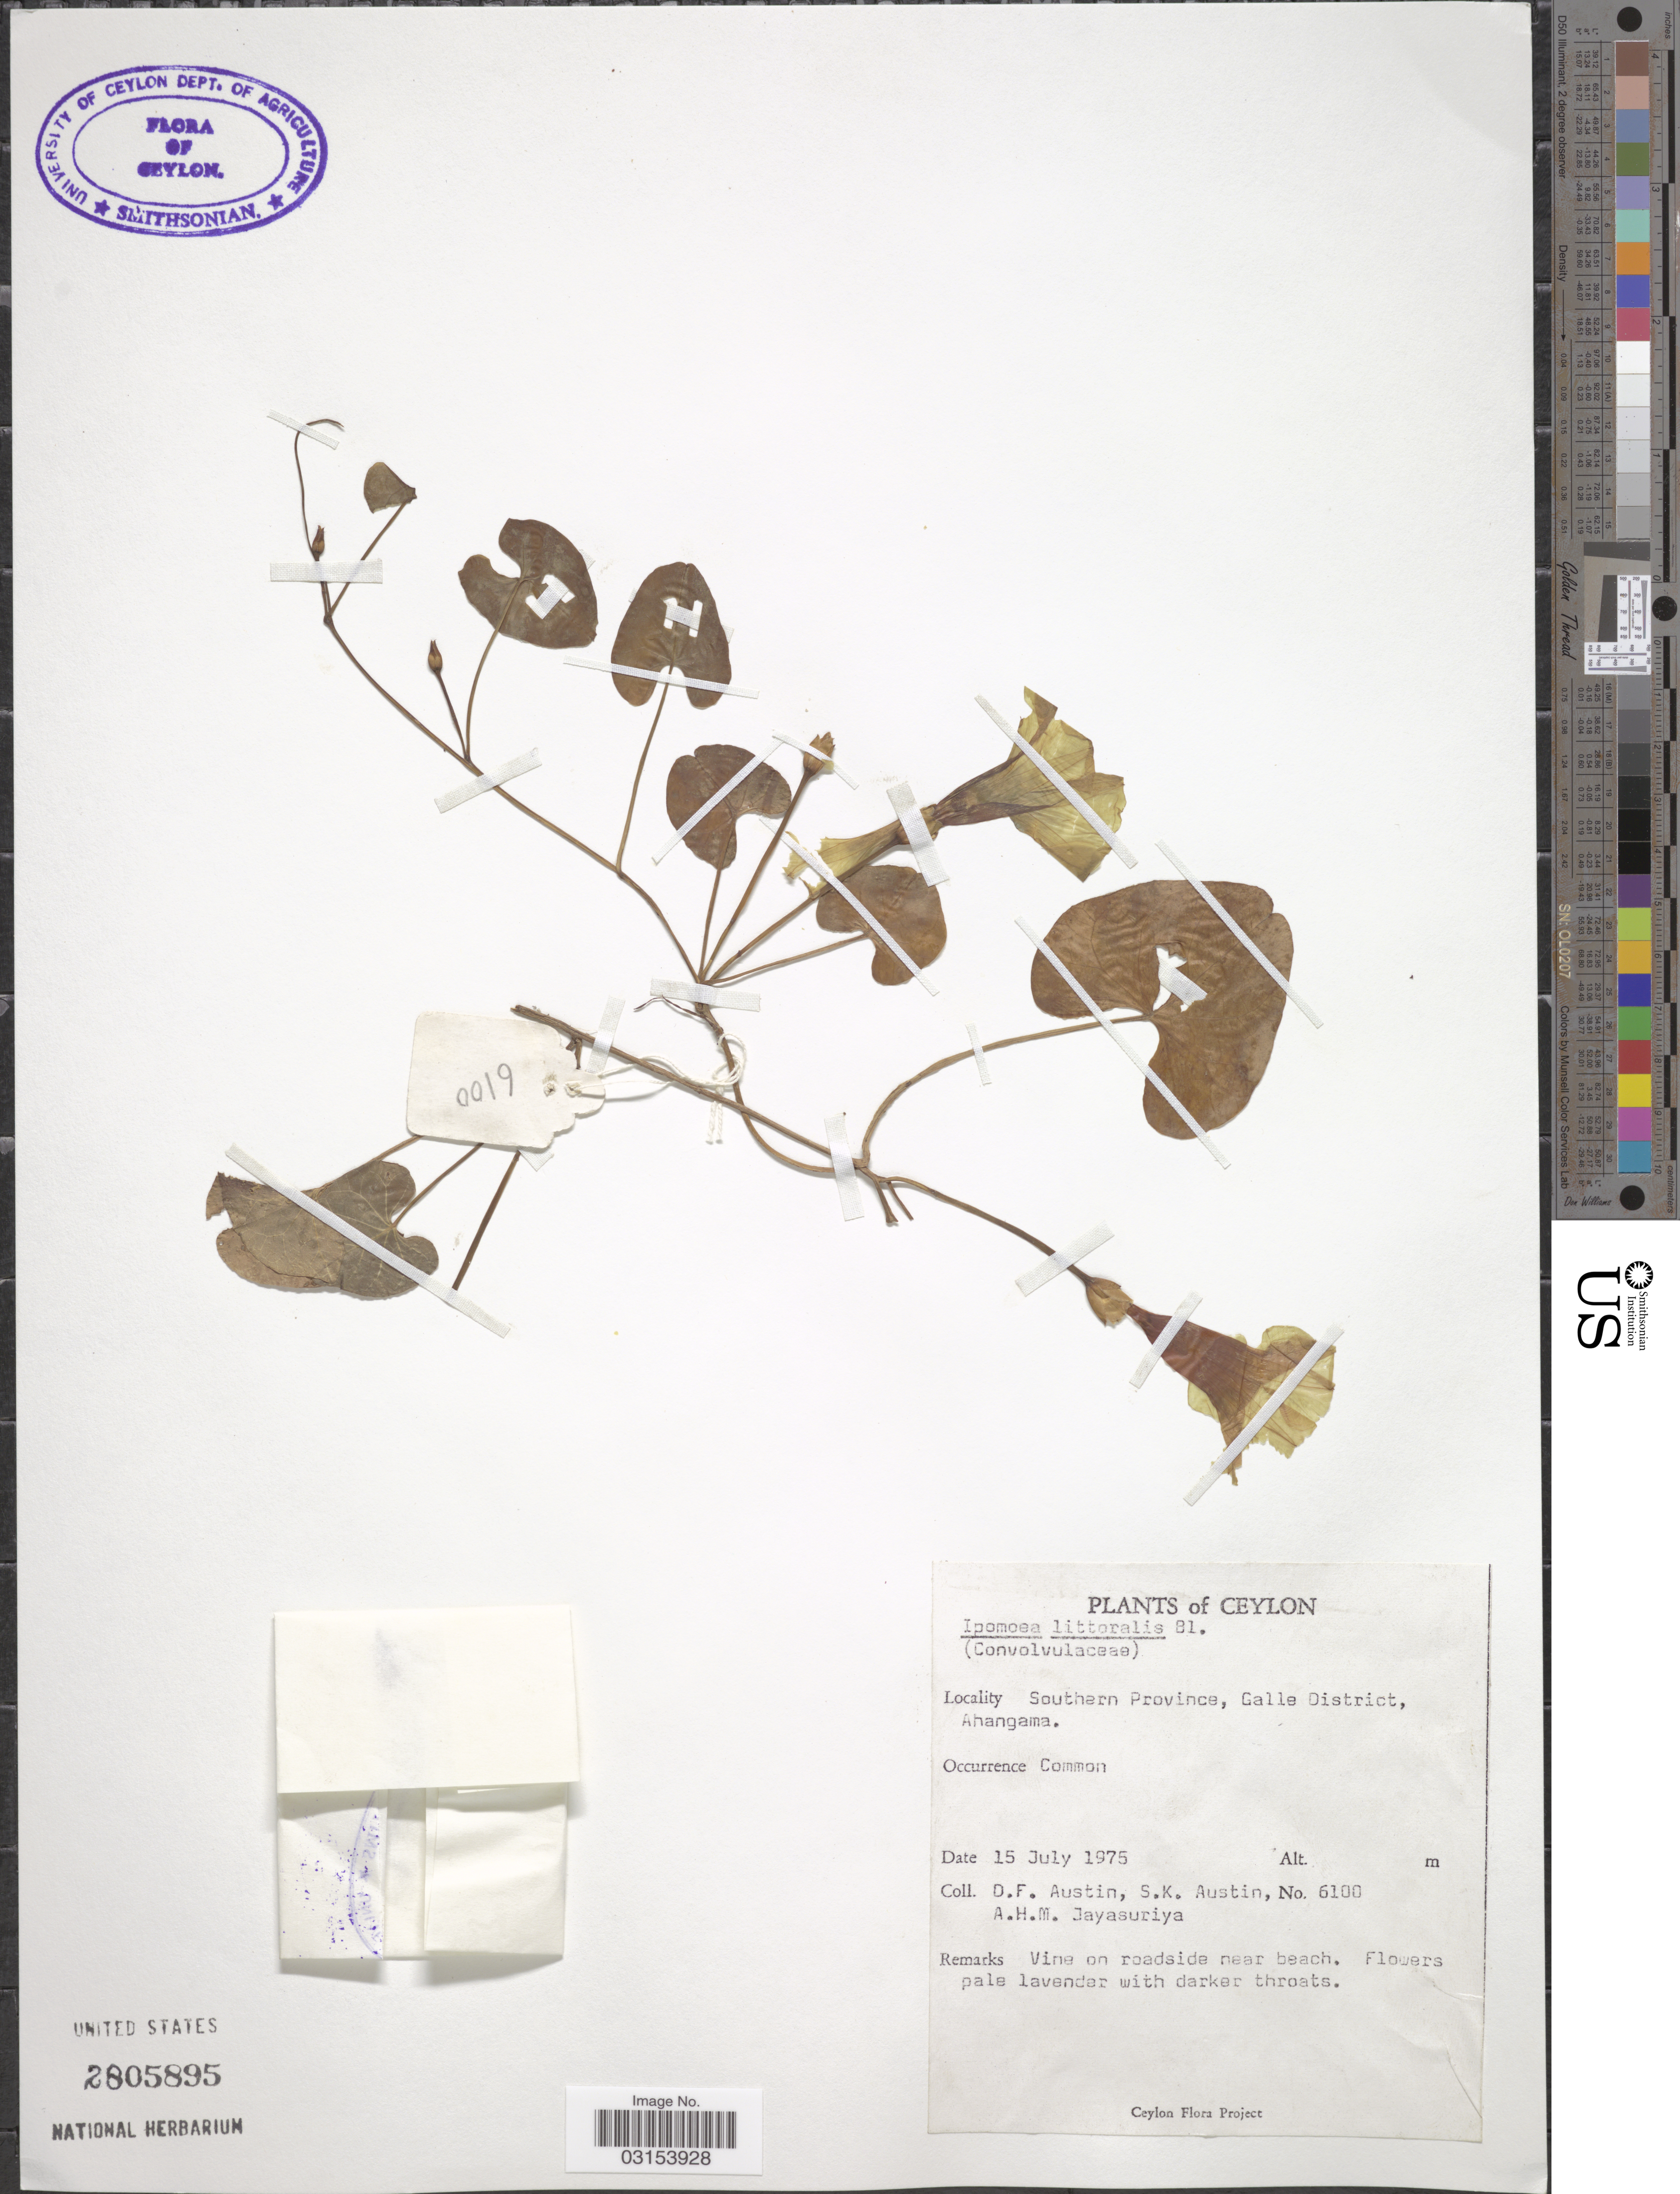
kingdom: Plantae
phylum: Tracheophyta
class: Magnoliopsida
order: Solanales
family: Convolvulaceae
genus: Ipomoea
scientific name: Ipomoea littoralis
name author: Blume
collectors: D. Austin, S. Austin & A. H. Jayasuriya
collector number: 6100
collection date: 1975-07-15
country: Sri Lanka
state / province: Southern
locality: Ceylon. Galle District, Ahangama.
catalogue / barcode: US 2805895